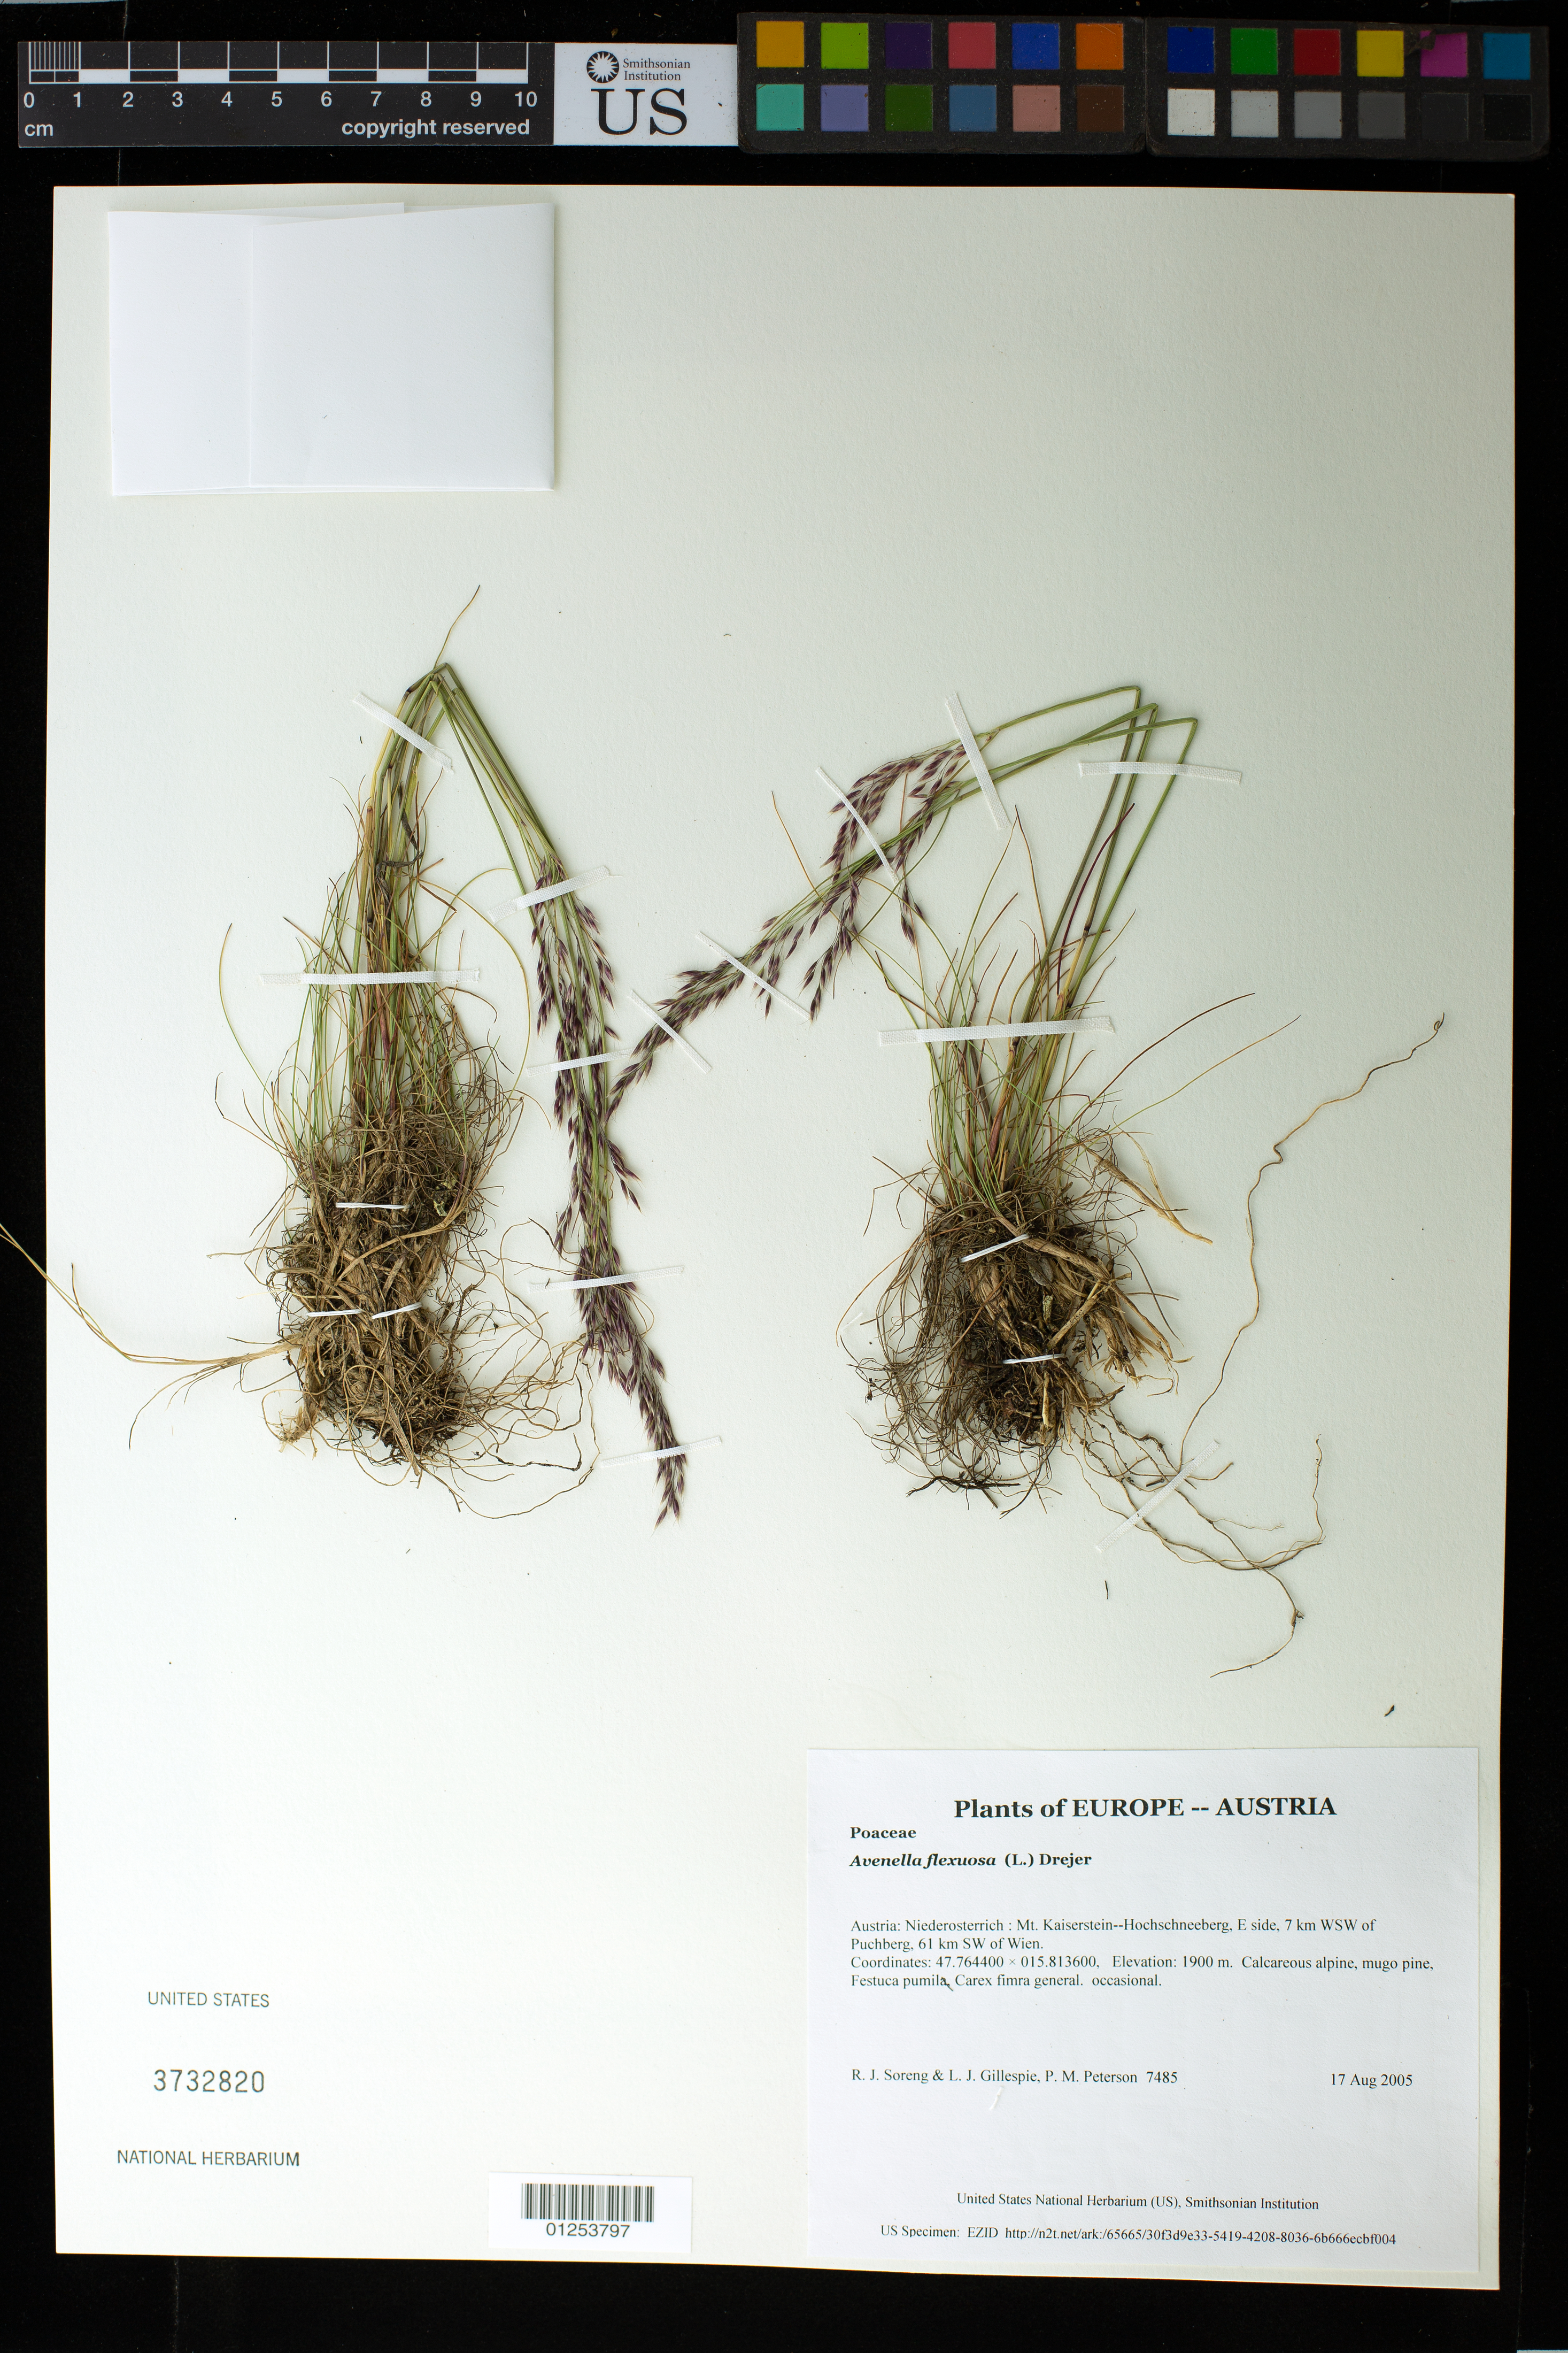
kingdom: Plantae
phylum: Tracheophyta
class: Liliopsida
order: Poales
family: Poaceae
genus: Avenella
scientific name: Avenella flexuosa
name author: (L.) Drejer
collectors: R. J. Soreng, L. J. Gillespie & P. M. Peterson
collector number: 7485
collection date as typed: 17 Aug 2005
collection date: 2005-08-17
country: Austria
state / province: Niederosterreich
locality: Mt. Kaiserstein--Hochschneeberg, E side, 7 km WSW of Puchberg, 61 km SW of Wien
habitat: Calcareous alpine, mugo pine, Festuca pumila, Carex fimra general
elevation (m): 1900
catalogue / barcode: US 3732820